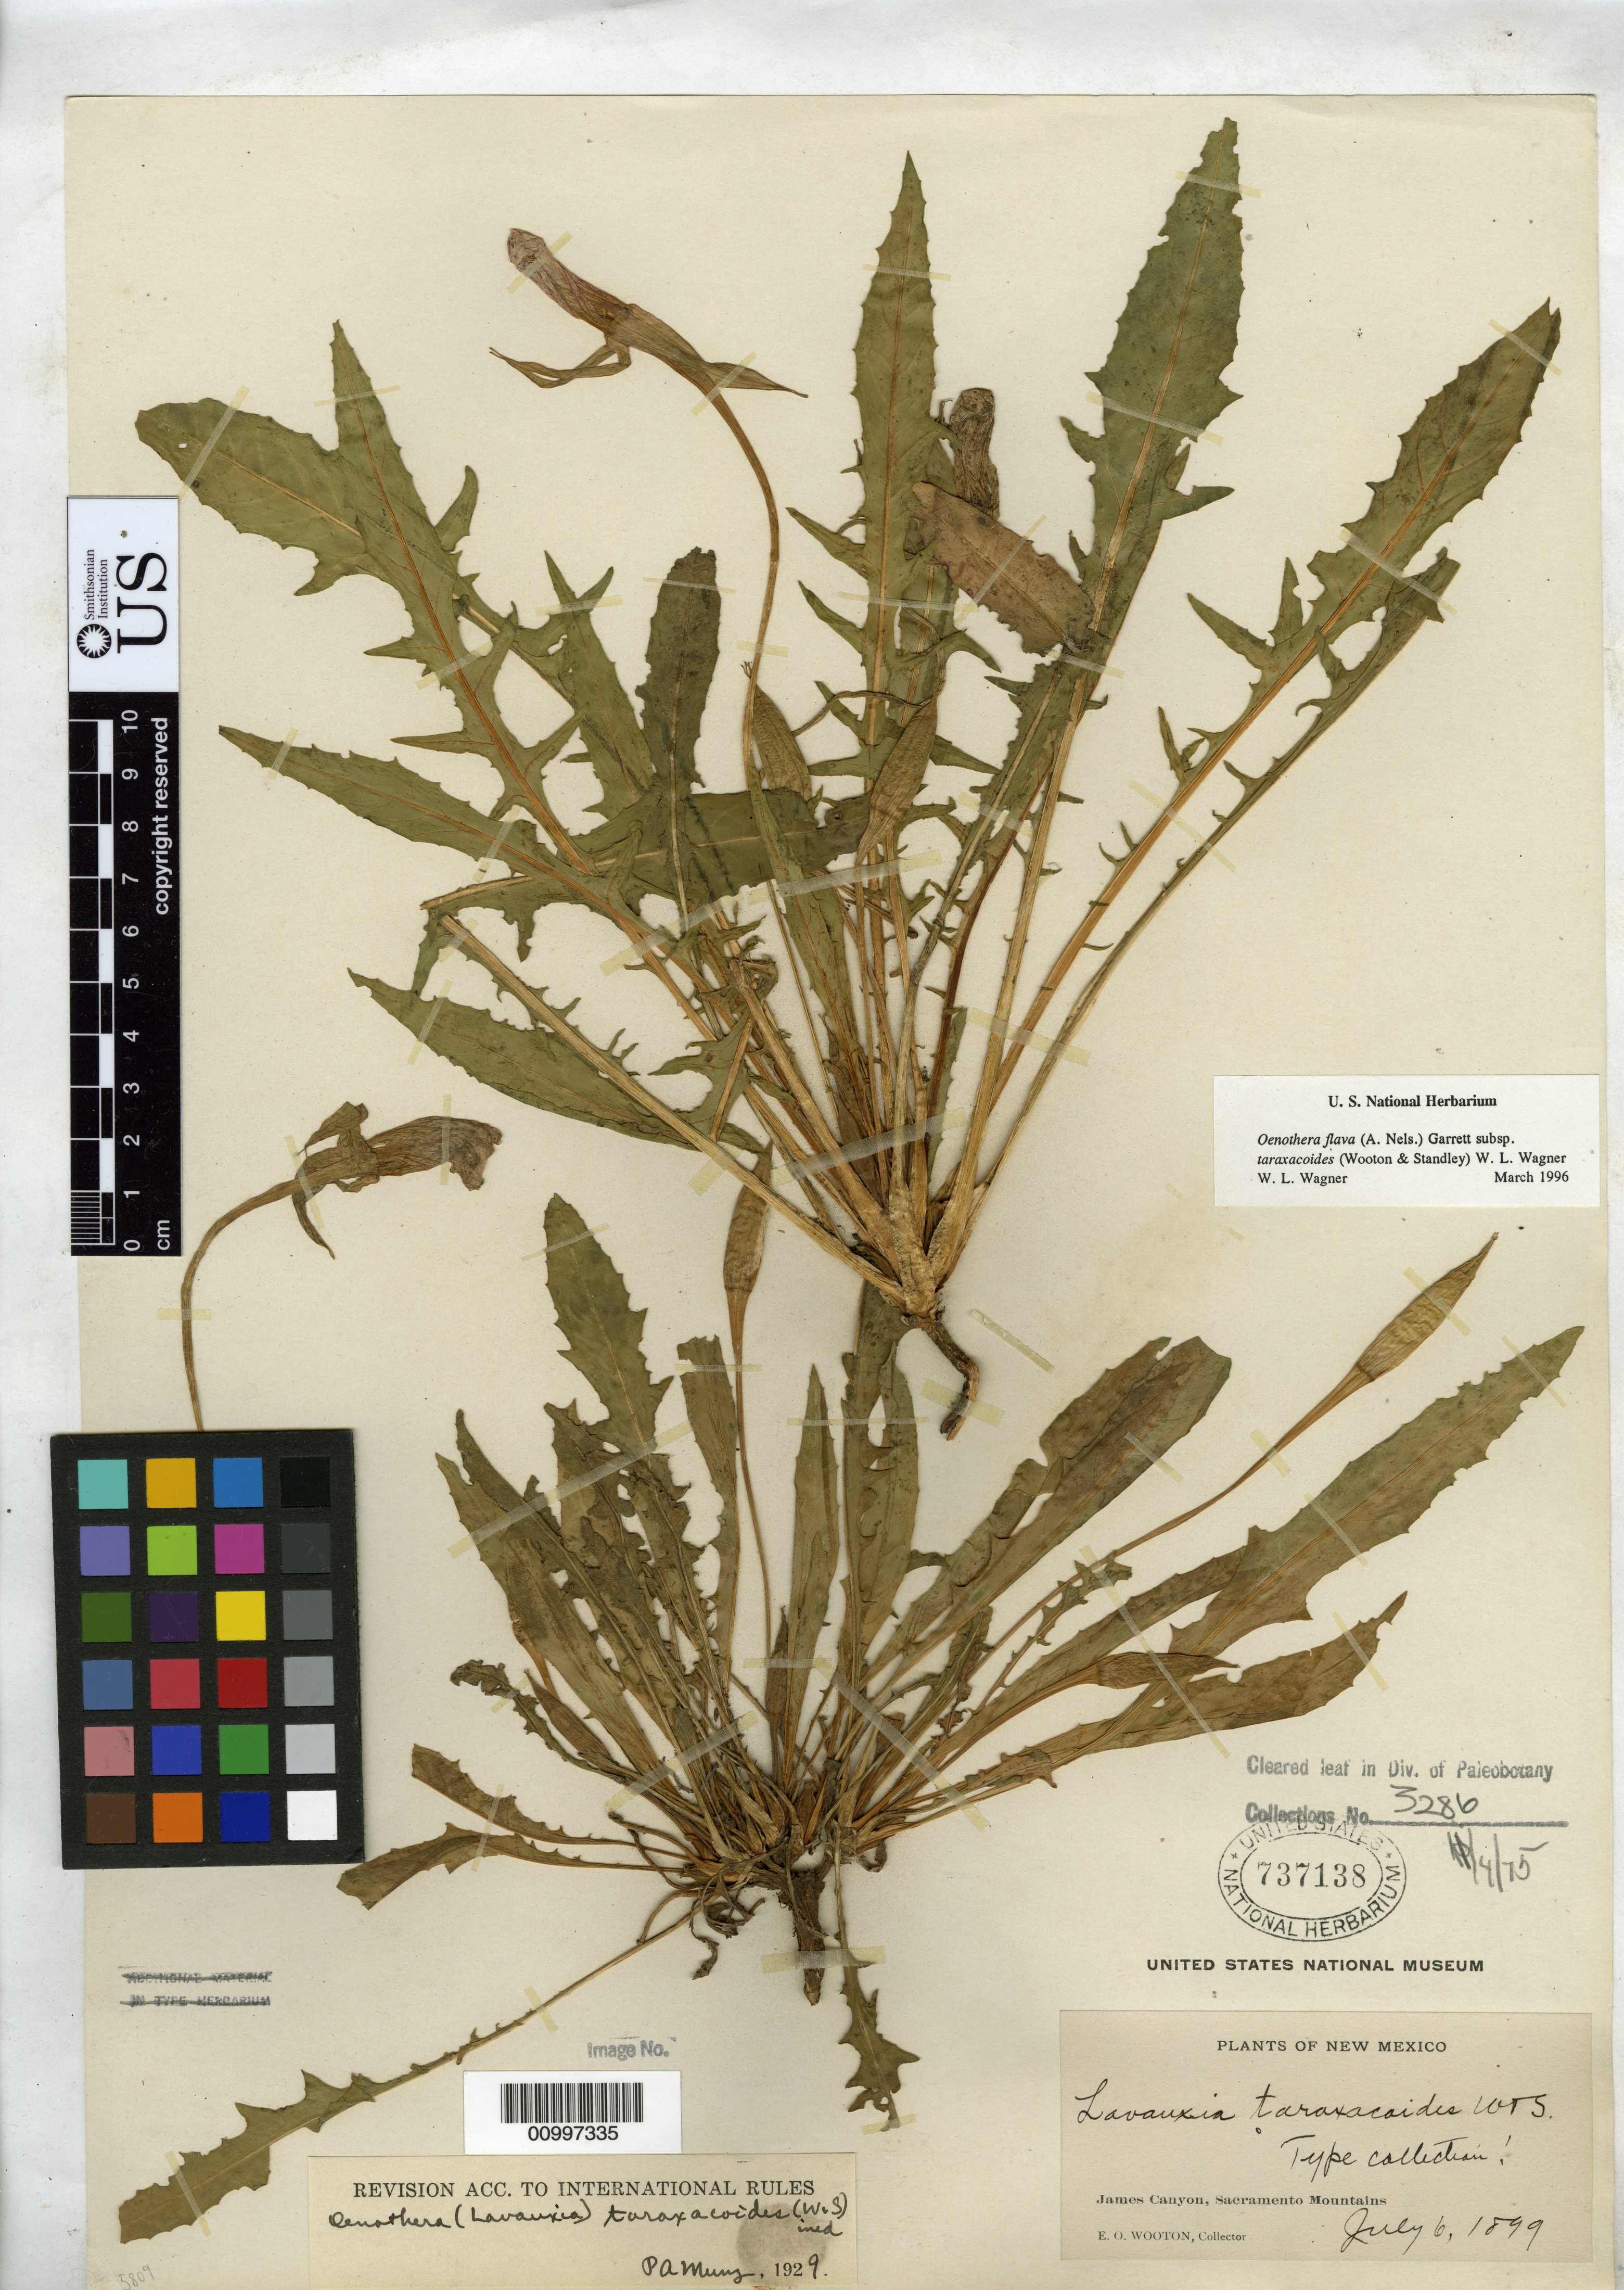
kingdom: Plantae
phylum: Tracheophyta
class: Magnoliopsida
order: Myrtales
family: Onagraceae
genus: Lavauxia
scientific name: Lavauxia taraxacoides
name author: Wooton & Standl.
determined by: Wagner, W. L., (BOT), Smithsonian Institution - National Museum of Natural History (UNITED STATES)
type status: Isotype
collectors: E. O. Wooton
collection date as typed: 06 Jul 1899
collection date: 1899-07-06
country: United States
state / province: New Mexico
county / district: Otero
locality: James Canyon, Sacramento Mountains.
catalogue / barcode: US 737138